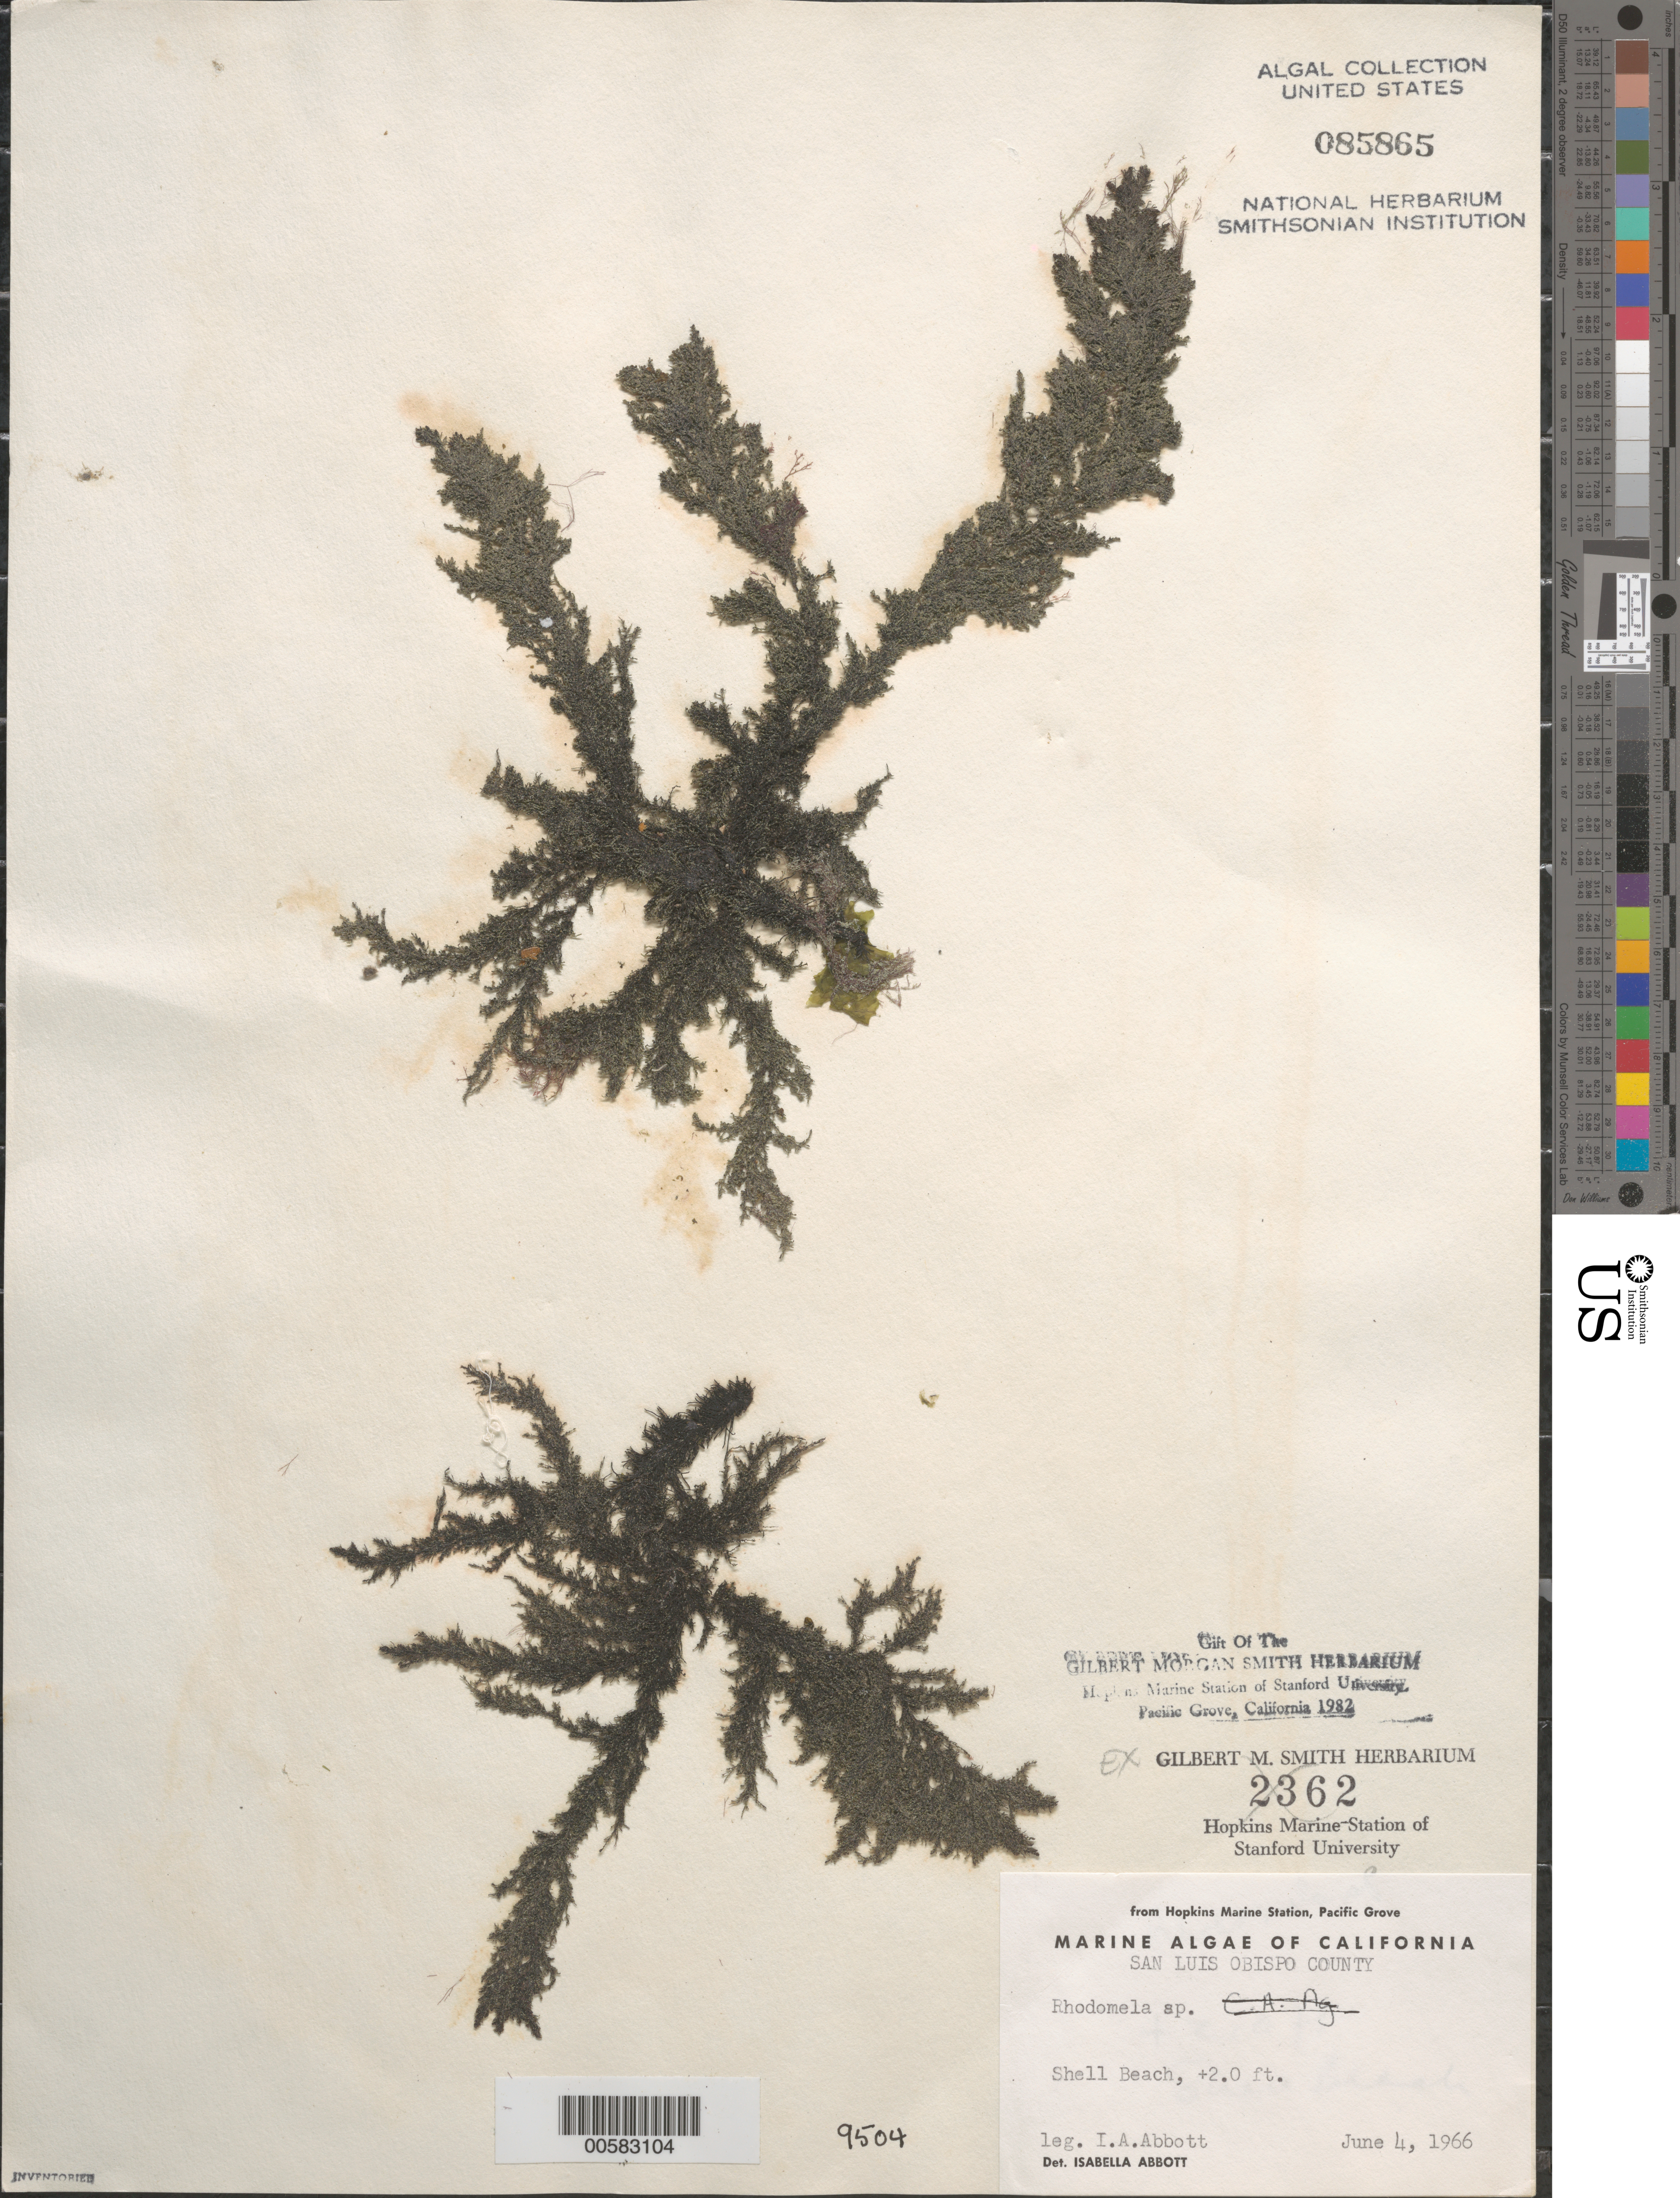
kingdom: Plantae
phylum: Rhodophyta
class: Florideophyceae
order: Ceramiales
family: Rhodomelaceae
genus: Rhodomela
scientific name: Rhodomela sp.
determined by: Abbott, Isabella A.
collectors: I. A. Abbott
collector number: IAA 9504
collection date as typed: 04 Jun 1966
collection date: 1966-06-04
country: United States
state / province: California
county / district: San Luis Obispo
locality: Shell Beach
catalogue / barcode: US 85865